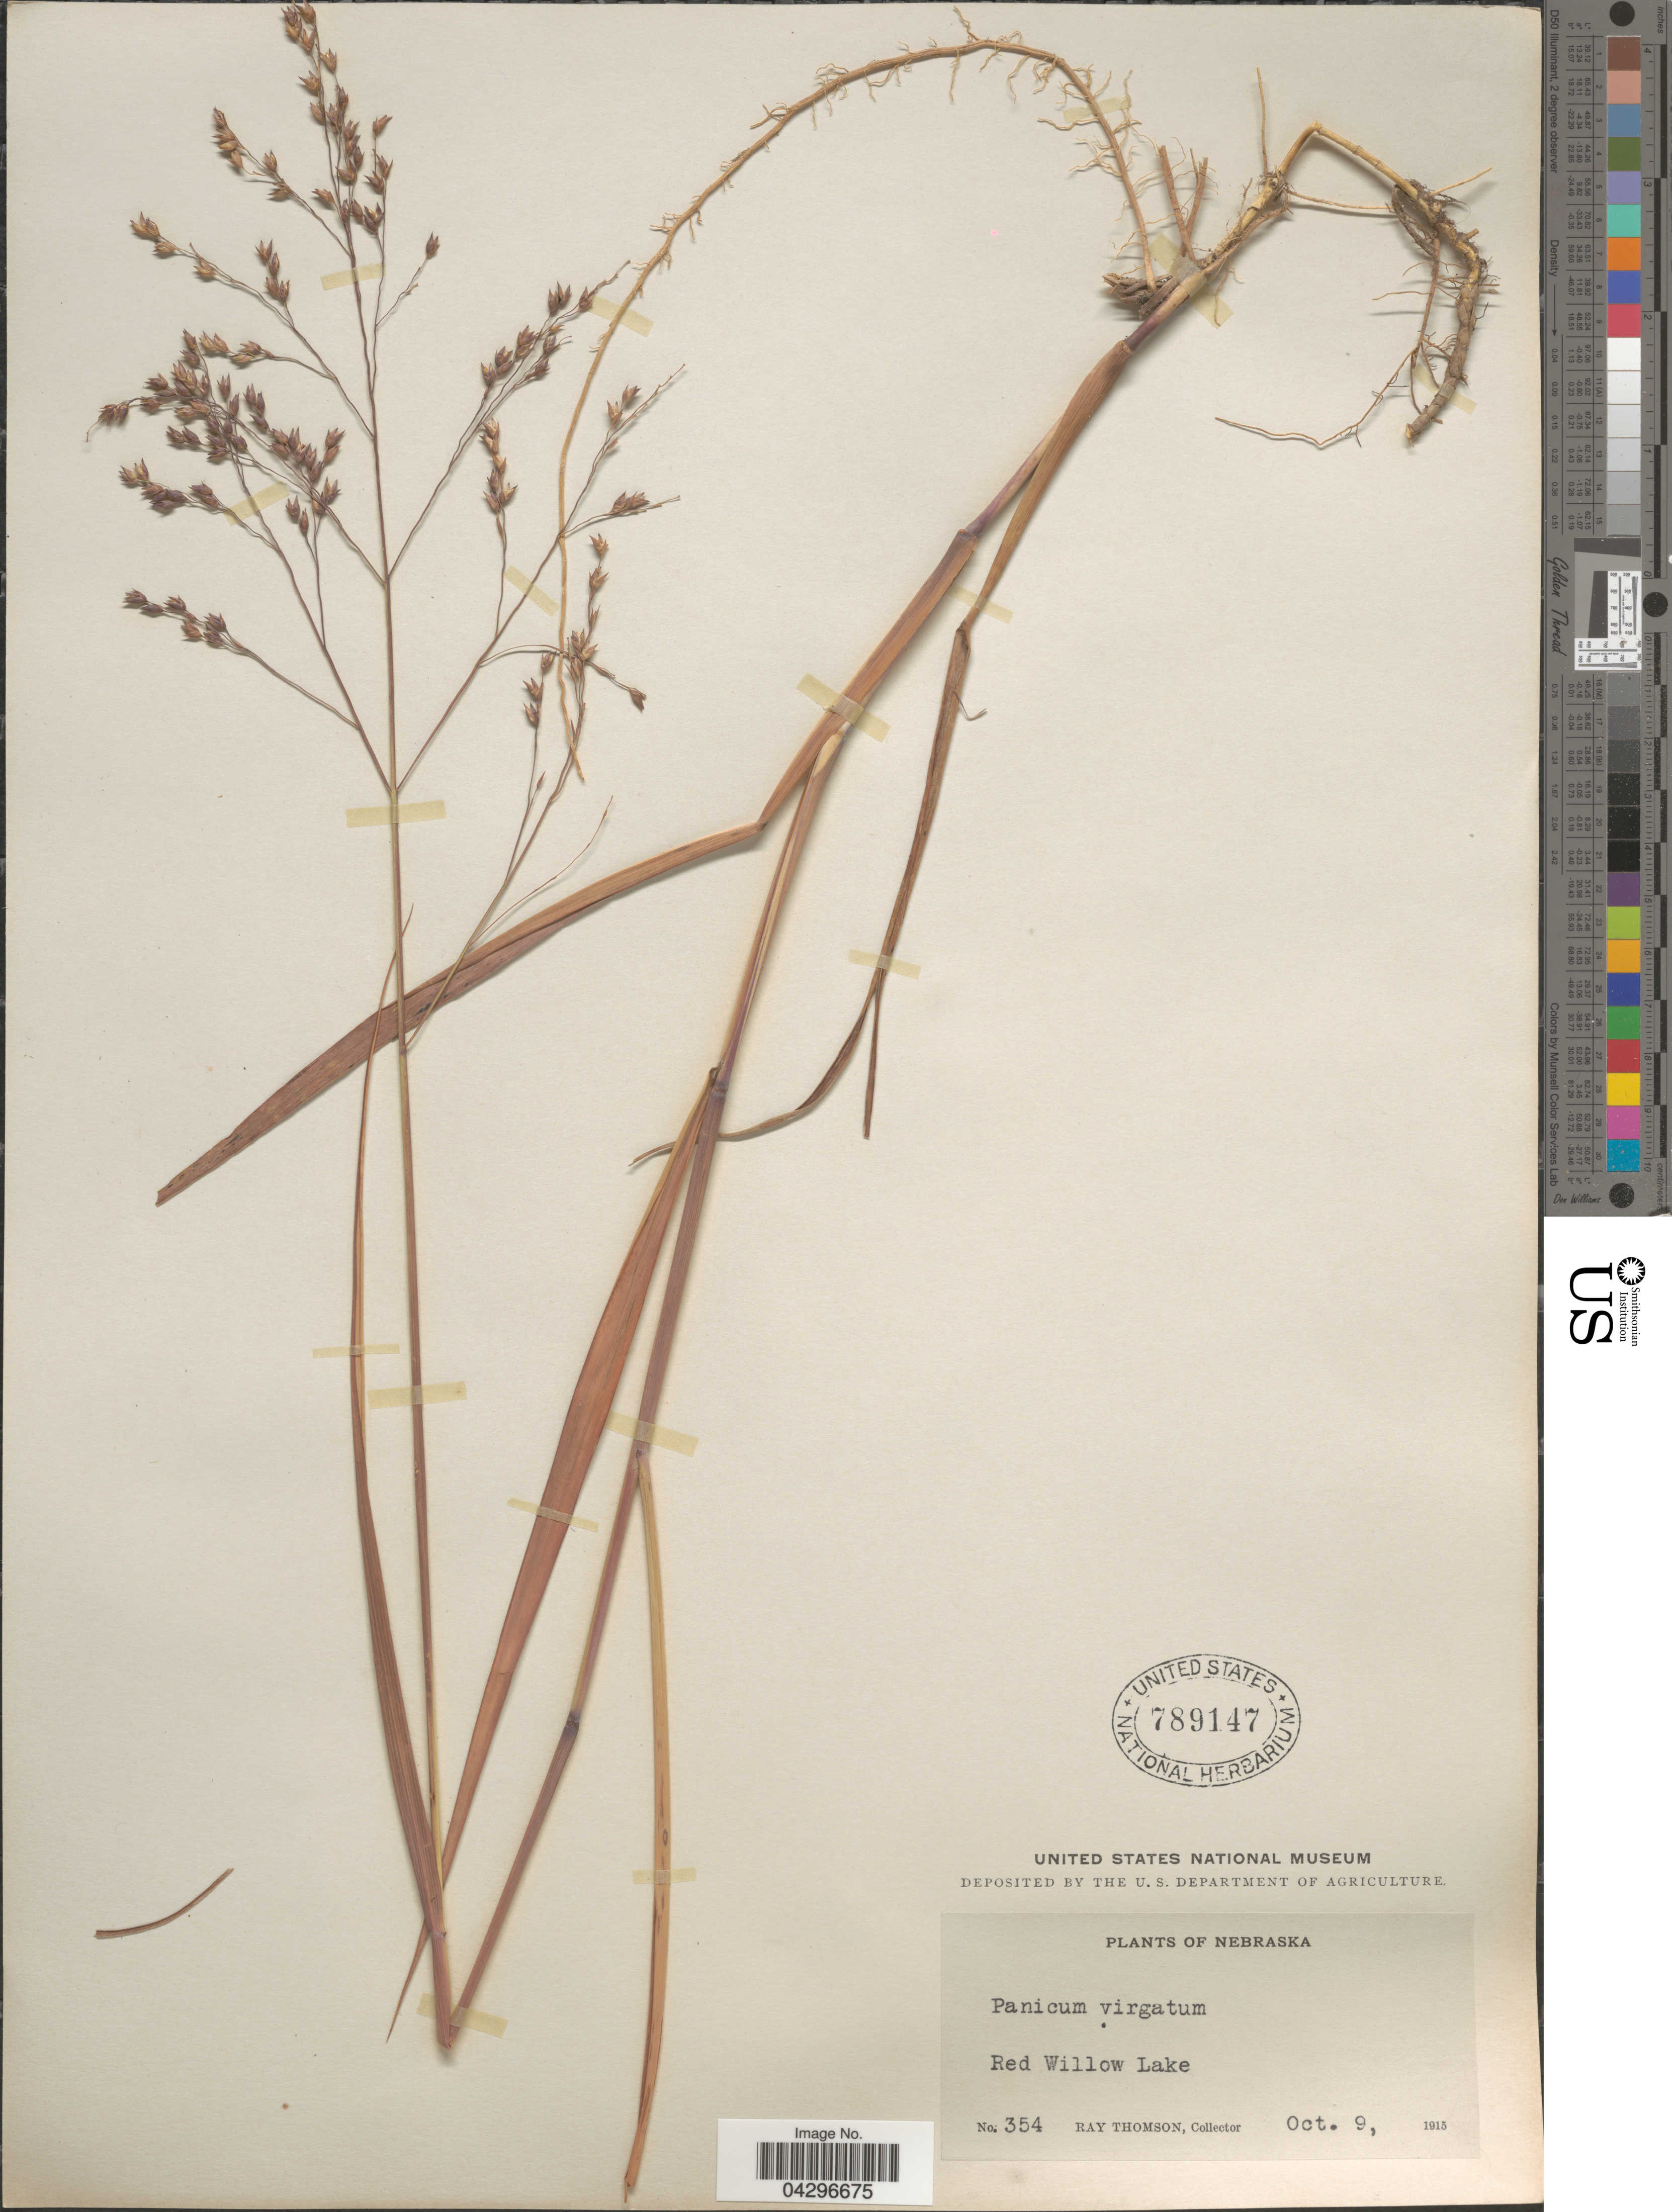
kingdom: Plantae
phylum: Tracheophyta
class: Liliopsida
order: Poales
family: Poaceae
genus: Panicum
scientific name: Panicum virgatum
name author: L.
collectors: R. Thomson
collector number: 354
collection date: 1915-10-09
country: United States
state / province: Nebraska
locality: Red Willow Lake.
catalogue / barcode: US 789147